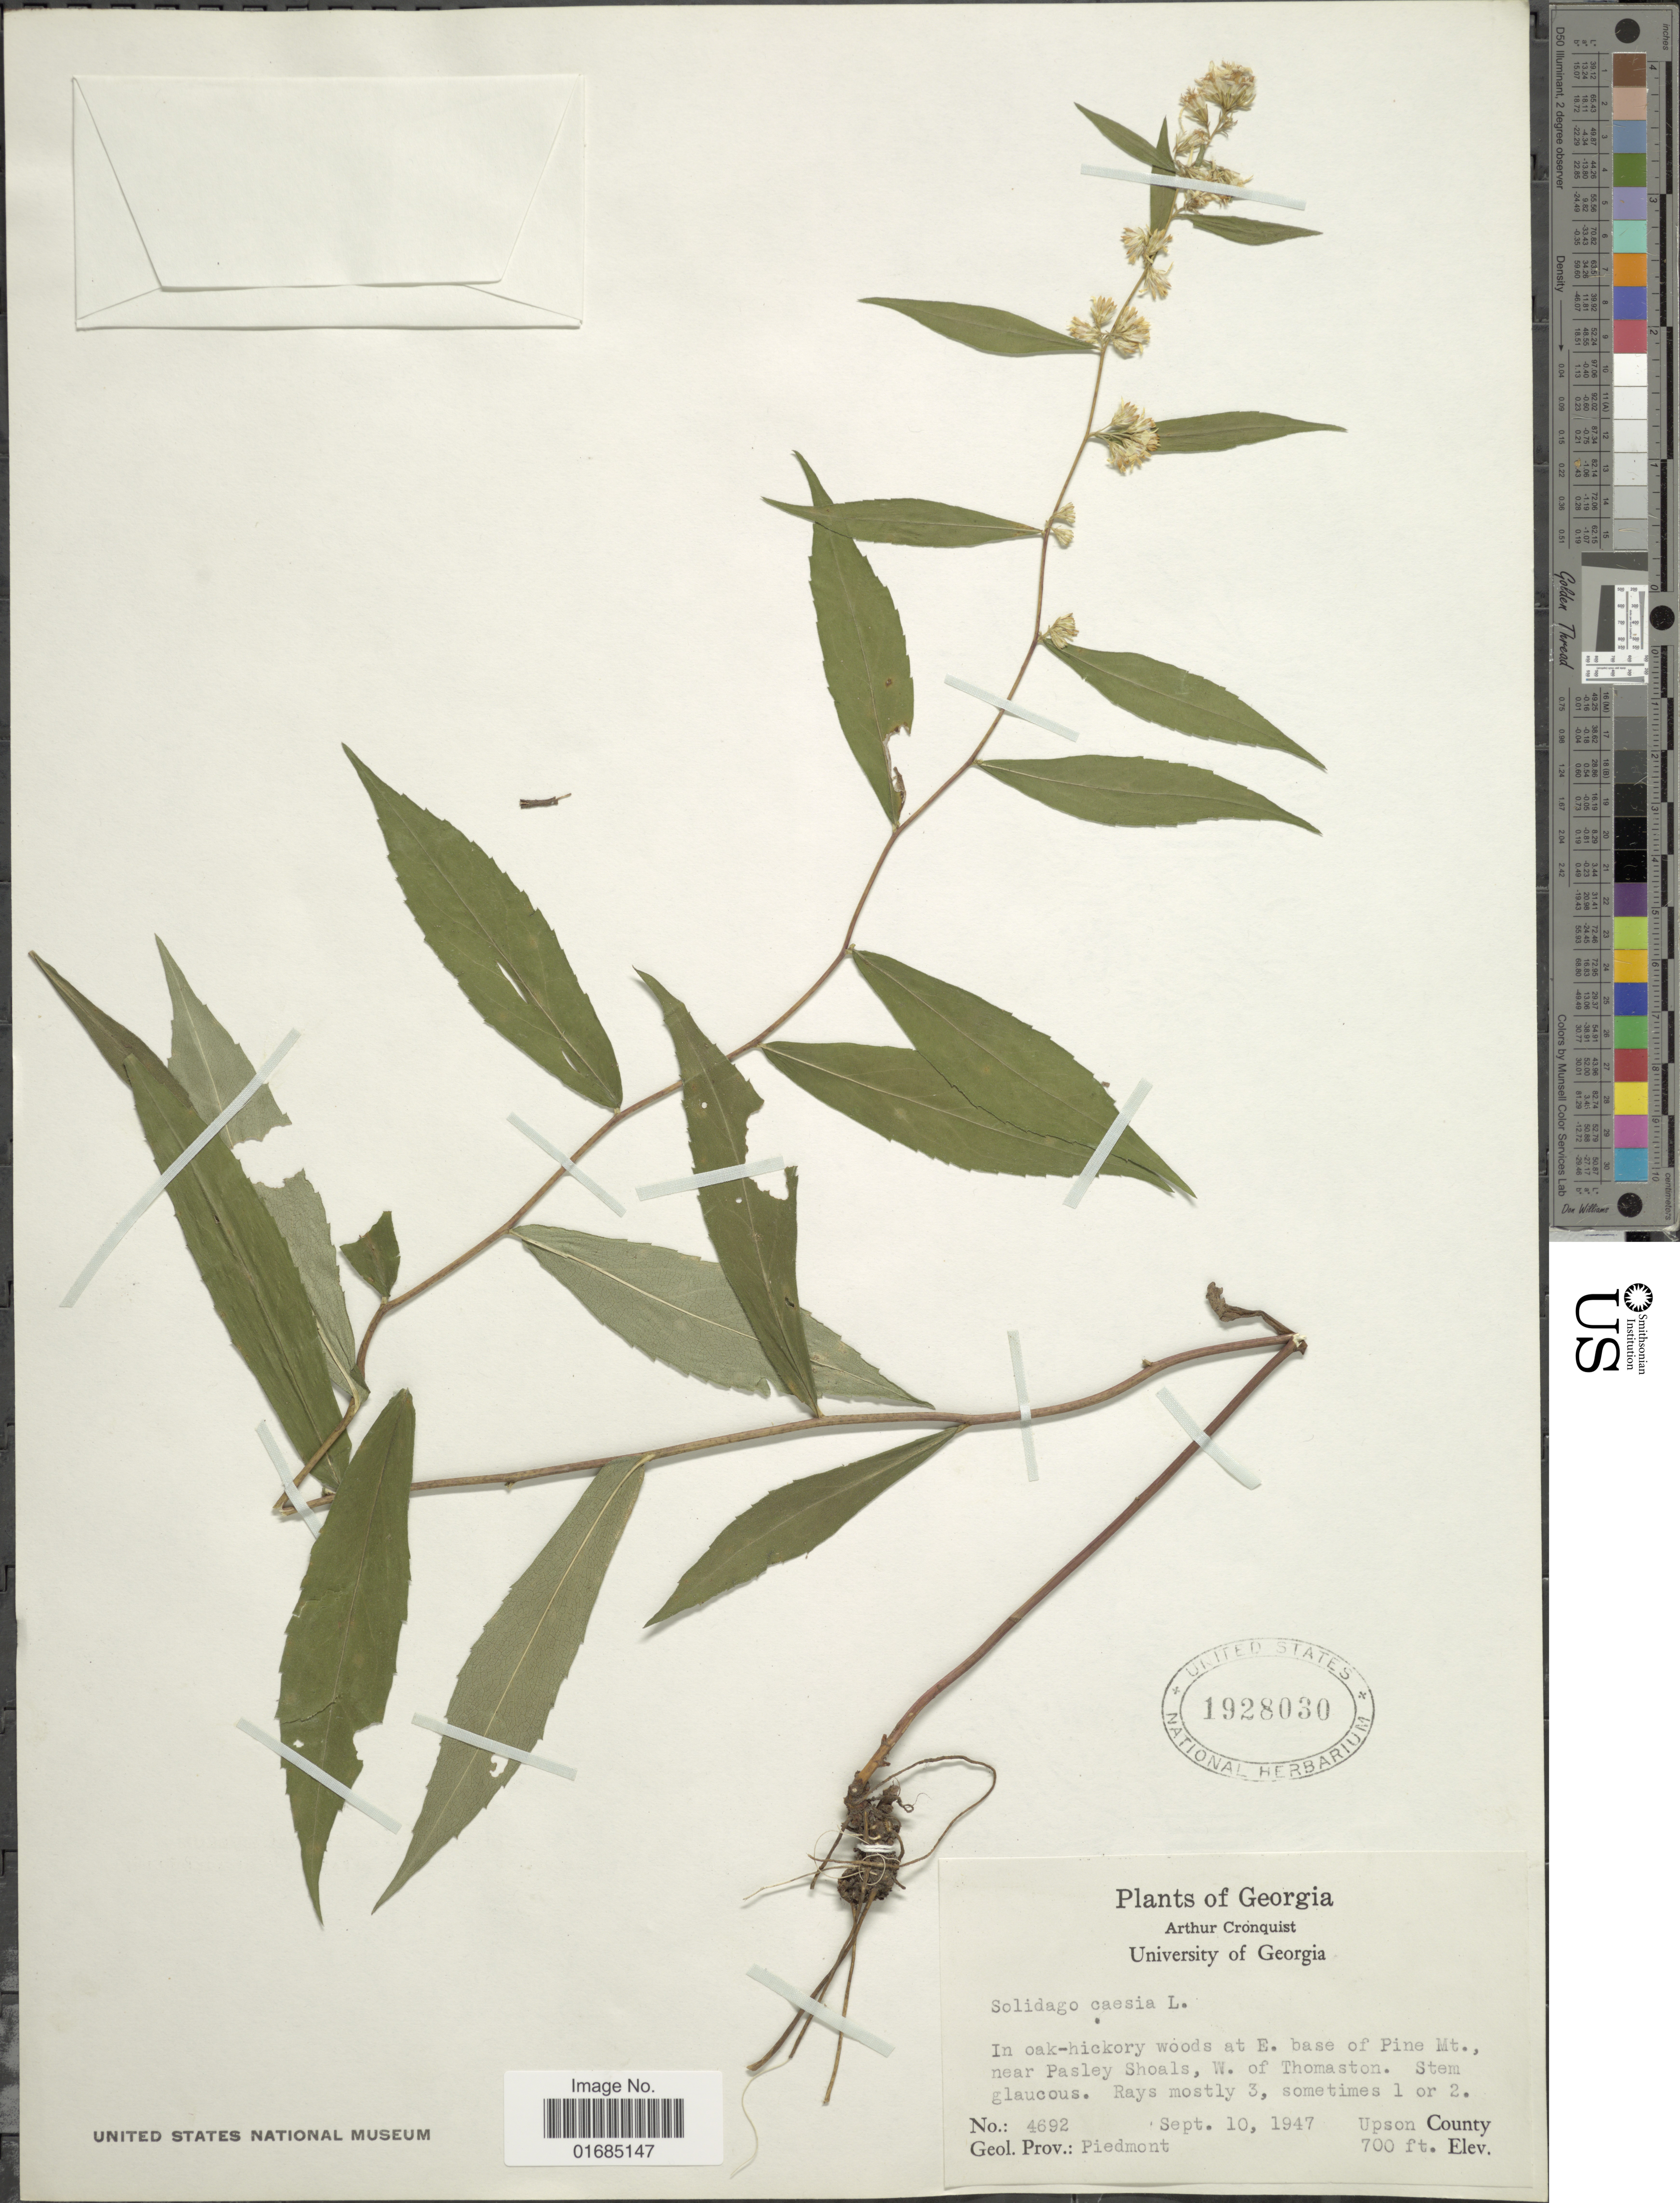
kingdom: Plantae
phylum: Tracheophyta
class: Magnoliopsida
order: Asterales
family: Asteraceae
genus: Solidago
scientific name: Solidago caesia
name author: L.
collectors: A. J. Cronquist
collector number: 4692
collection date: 1947-09-10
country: United States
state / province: Georgia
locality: At E. base of Pine Mt., near Pasley Shoals, W. of Thomaston. Upon County.Geo.Prov.: Piedmont.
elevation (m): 213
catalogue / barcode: US 1928030